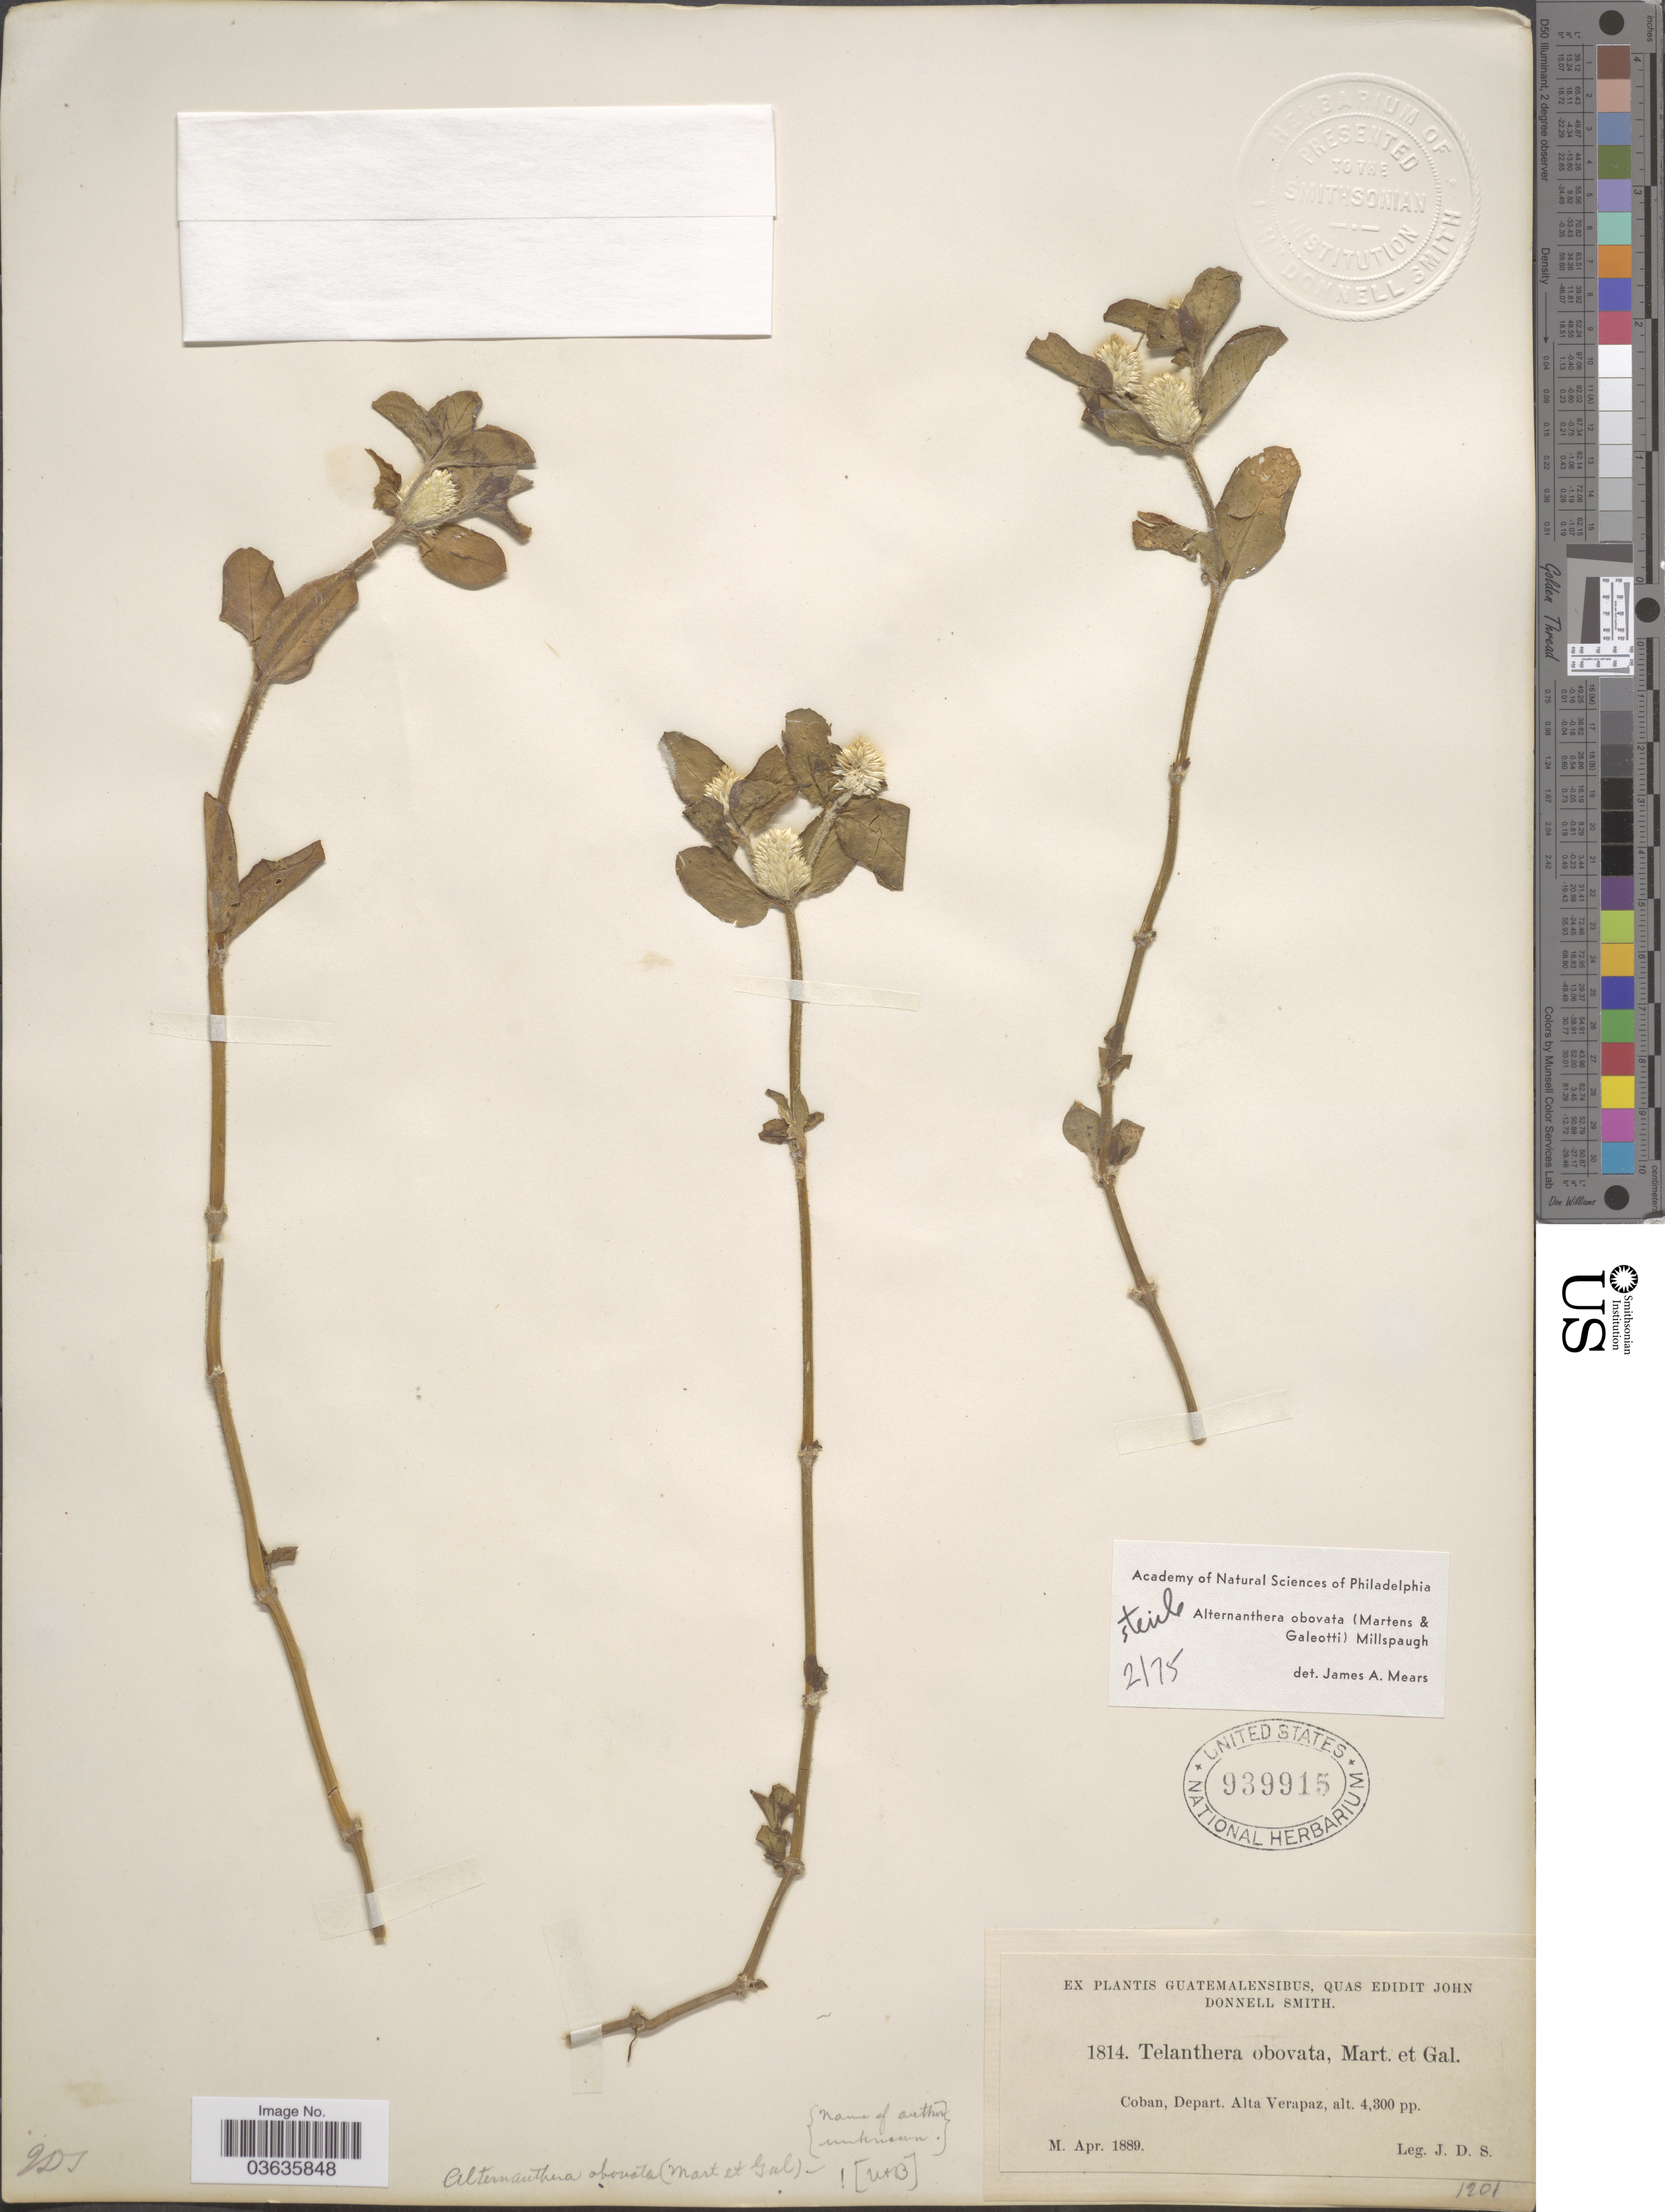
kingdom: Plantae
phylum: Tracheophyta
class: Magnoliopsida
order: Caryophyllales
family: Amaranthaceae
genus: Alternanthera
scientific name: Alternanthera obovata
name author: (M. Martens) Millsp.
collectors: J. Donnell Smith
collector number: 1814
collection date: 1889-04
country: Guatemala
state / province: Alta Verapaz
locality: Coban, Depart. Alta Verapaz.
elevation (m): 1311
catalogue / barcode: US 939915